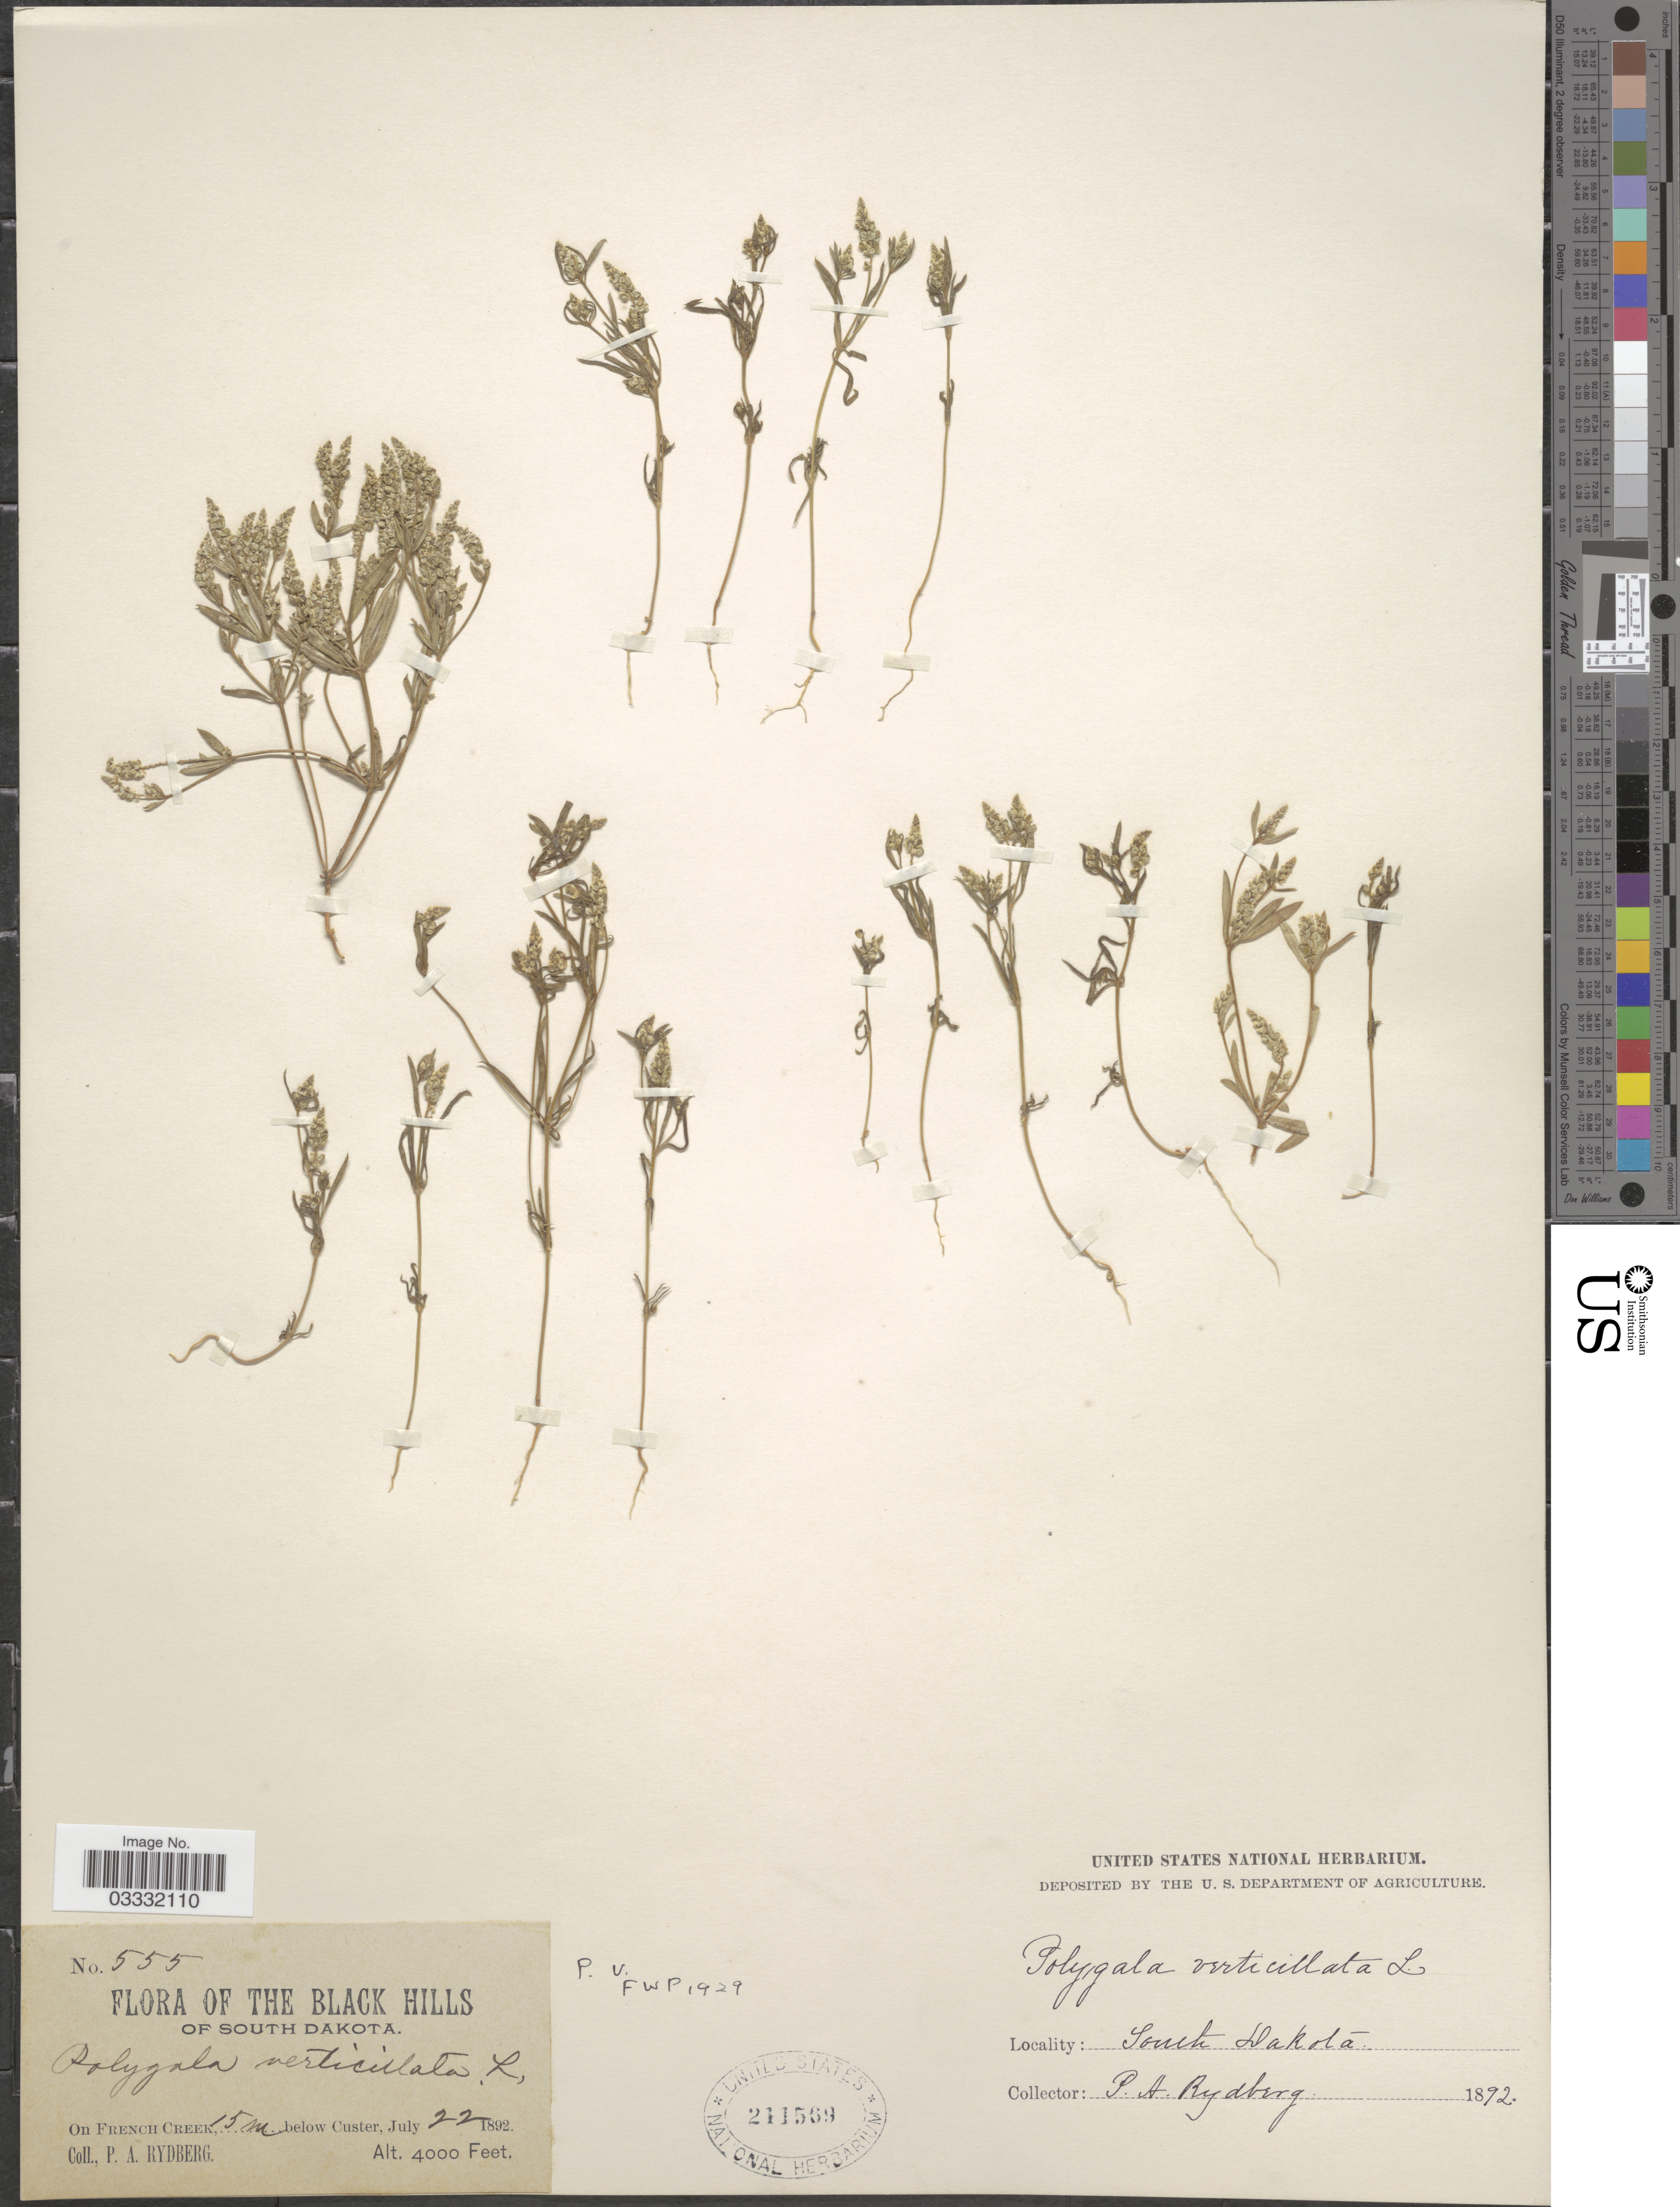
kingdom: Plantae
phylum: Tracheophyta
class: Magnoliopsida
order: Fabales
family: Polygalaceae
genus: Polygala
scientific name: Polygala verticillata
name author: L.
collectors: P. A. Rydberg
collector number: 555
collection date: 1892-07-22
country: United States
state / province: South Dakota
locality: The Black Hills of South Dakota. On French Creek, 15 m below Custer.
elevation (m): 1219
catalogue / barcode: US 211569